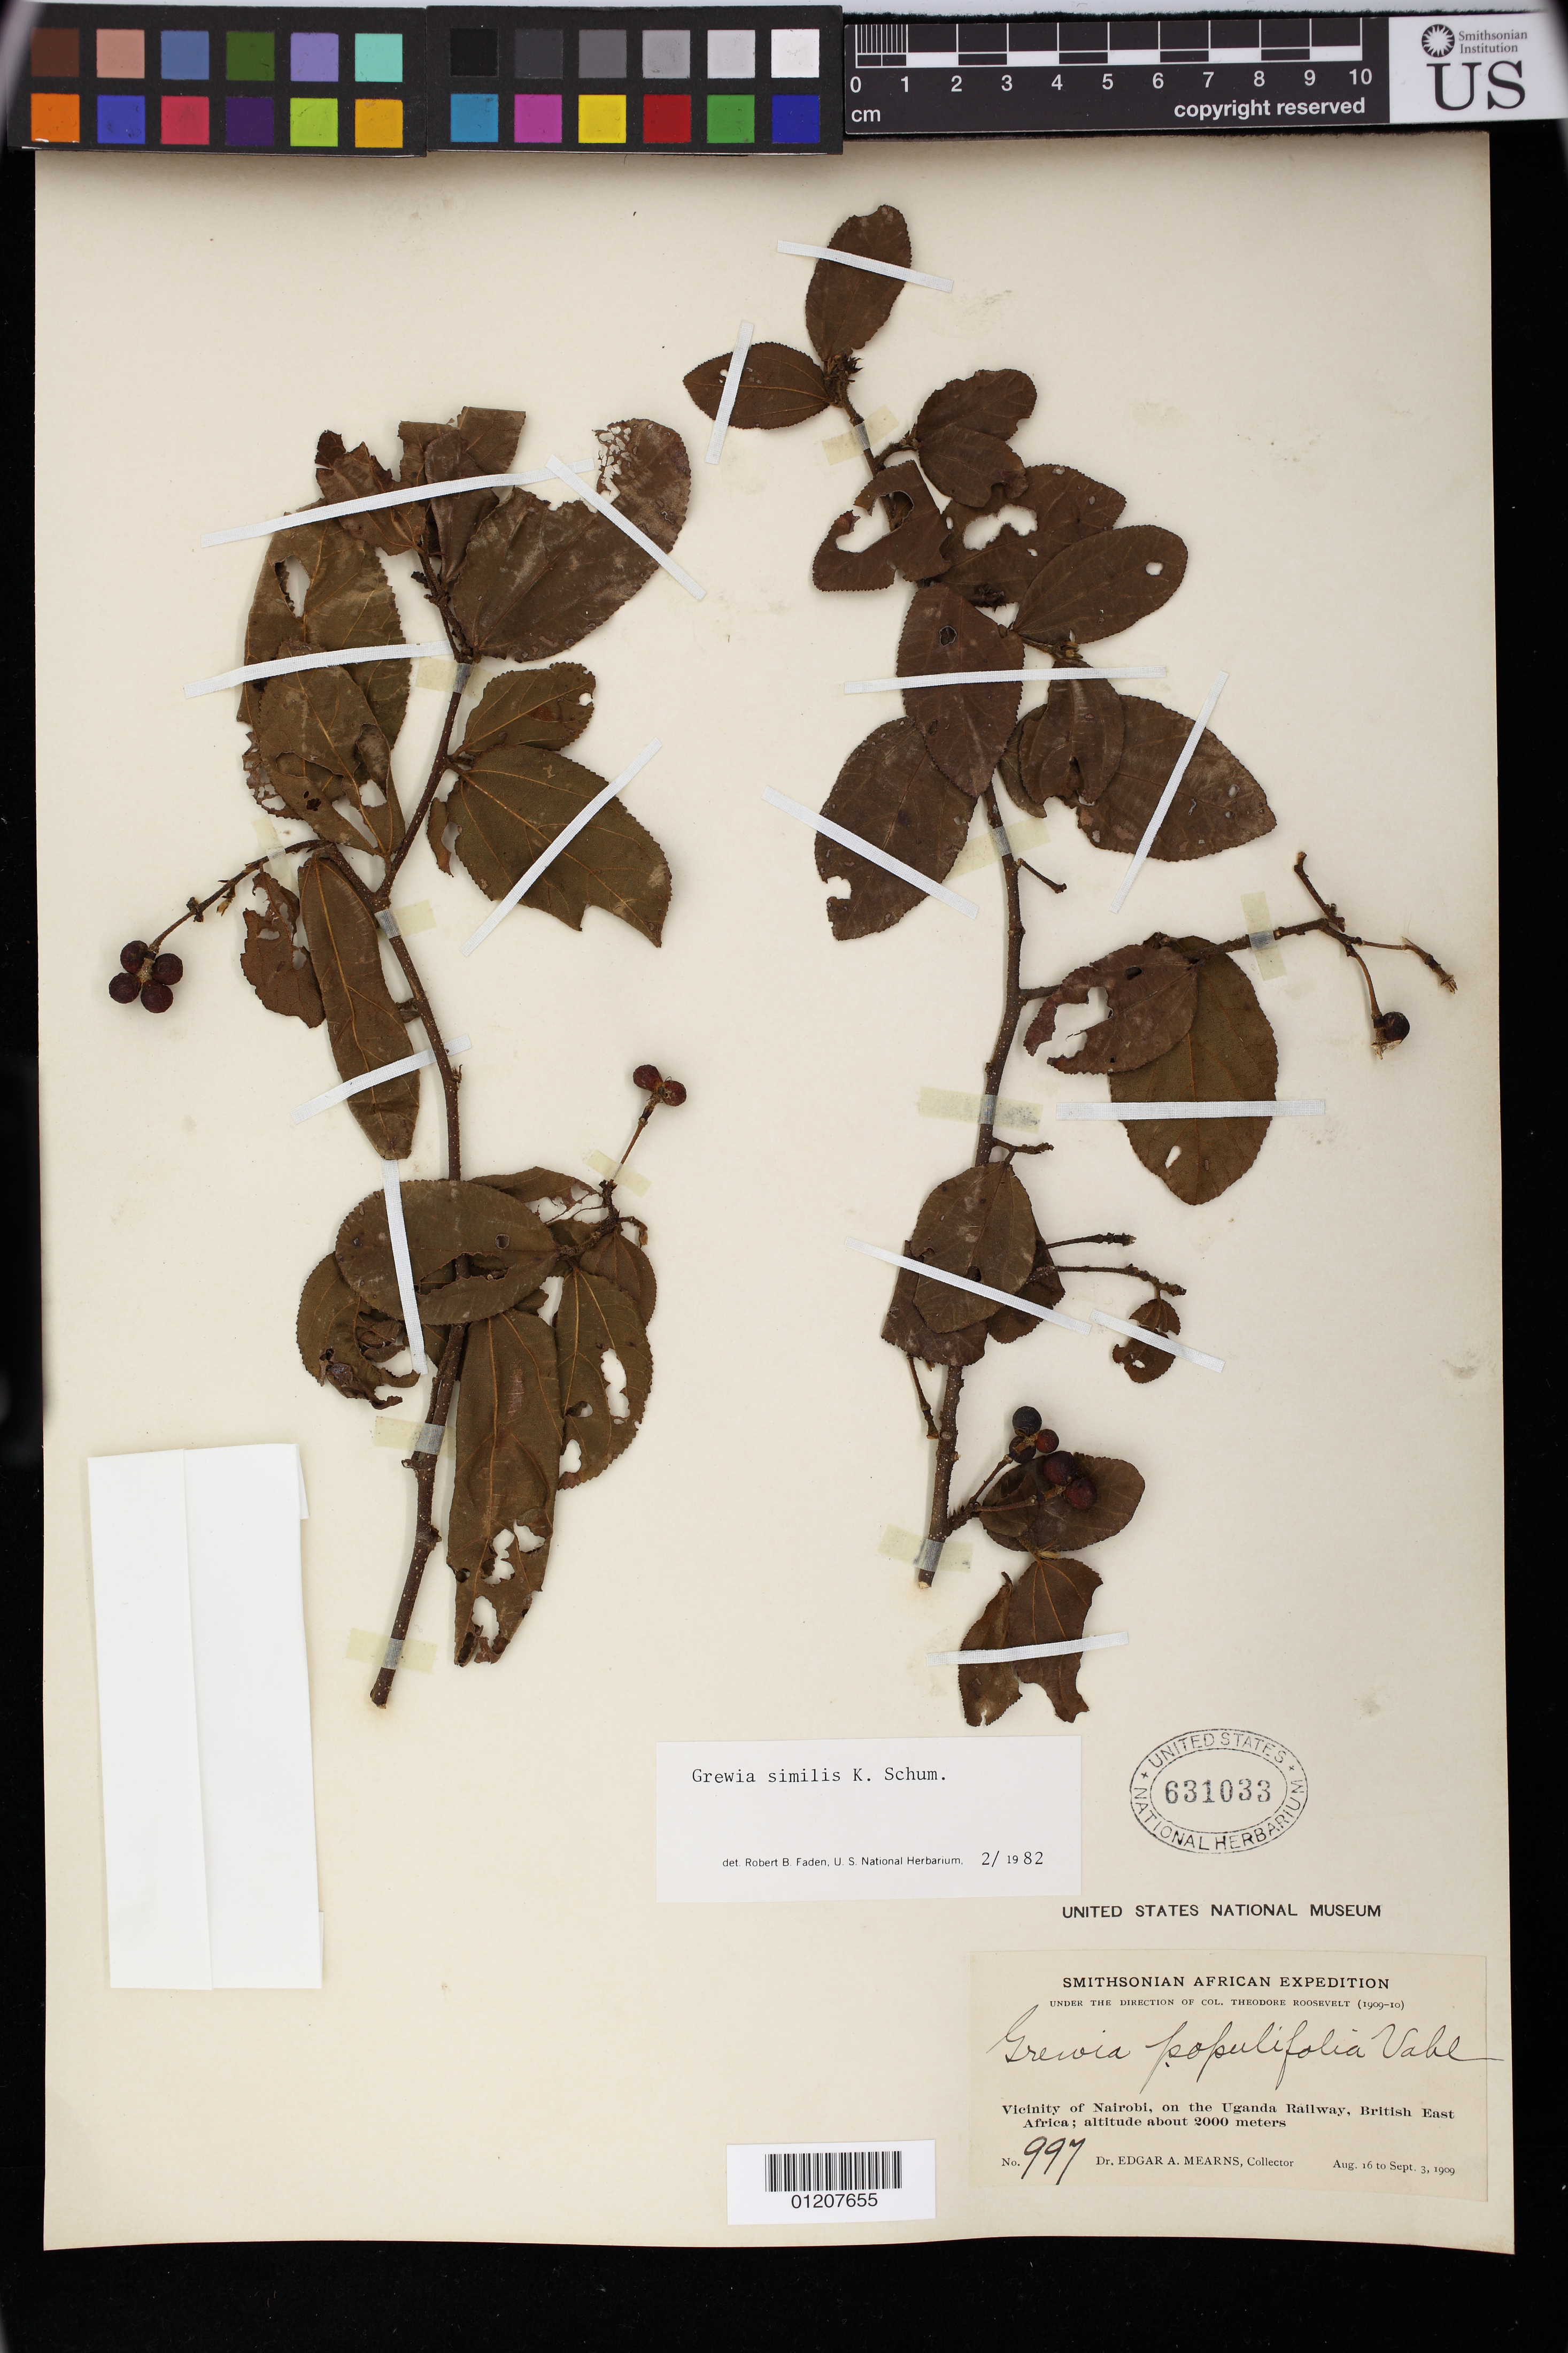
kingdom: Plantae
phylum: Tracheophyta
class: Magnoliopsida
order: Malvales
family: Malvaceae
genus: Grewia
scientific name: Grewia similis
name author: K. Schum.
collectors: E. A. Mearns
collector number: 997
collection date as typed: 16 Aug 1909 to 03 Sep 1909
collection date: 1909-08-16/1909-09-03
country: Kenya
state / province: Nairobi Area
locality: Vicinity of Nairobi, on the Uganda Railway, British East Africa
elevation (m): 2000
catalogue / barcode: US 631033